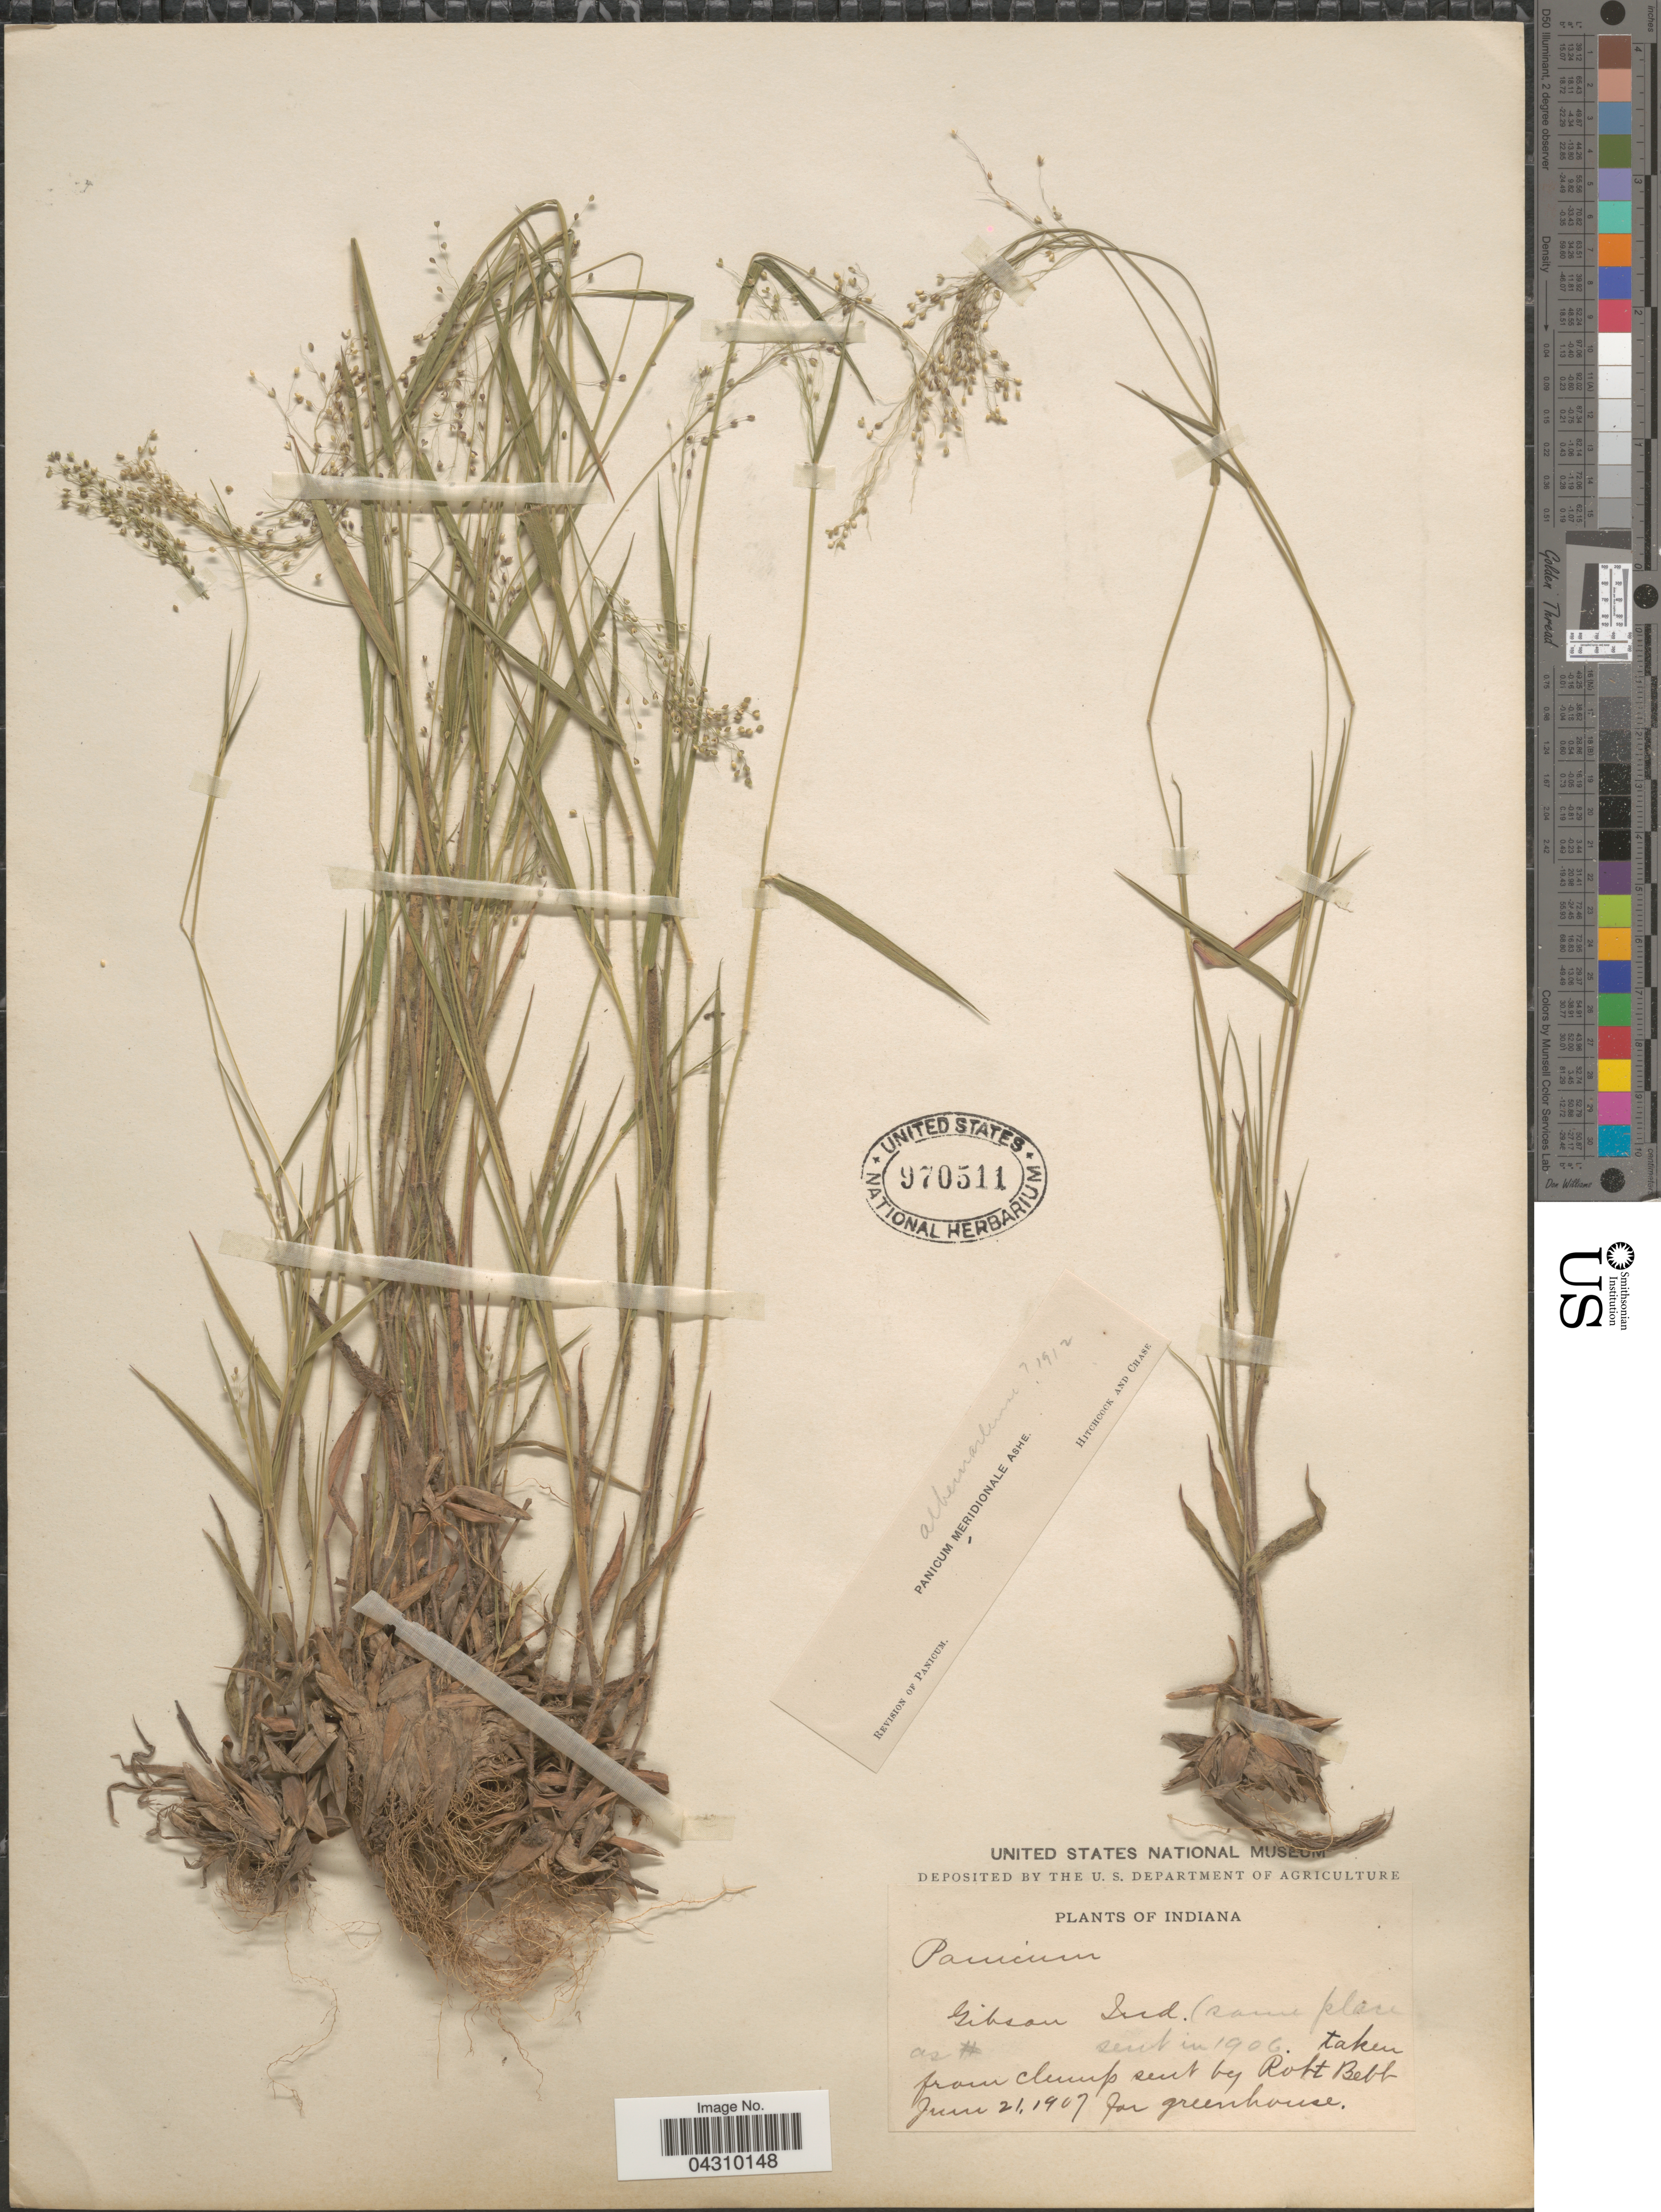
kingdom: Plantae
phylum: Tracheophyta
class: Liliopsida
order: Poales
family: Poaceae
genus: Dichanthelium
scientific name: Dichanthelium acuminatum var. acuminatum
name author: (Sw.) Gould & C.A. Clark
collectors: R. Bebb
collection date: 1907-06-21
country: United States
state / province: Indiana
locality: Gibson.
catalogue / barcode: US 970511